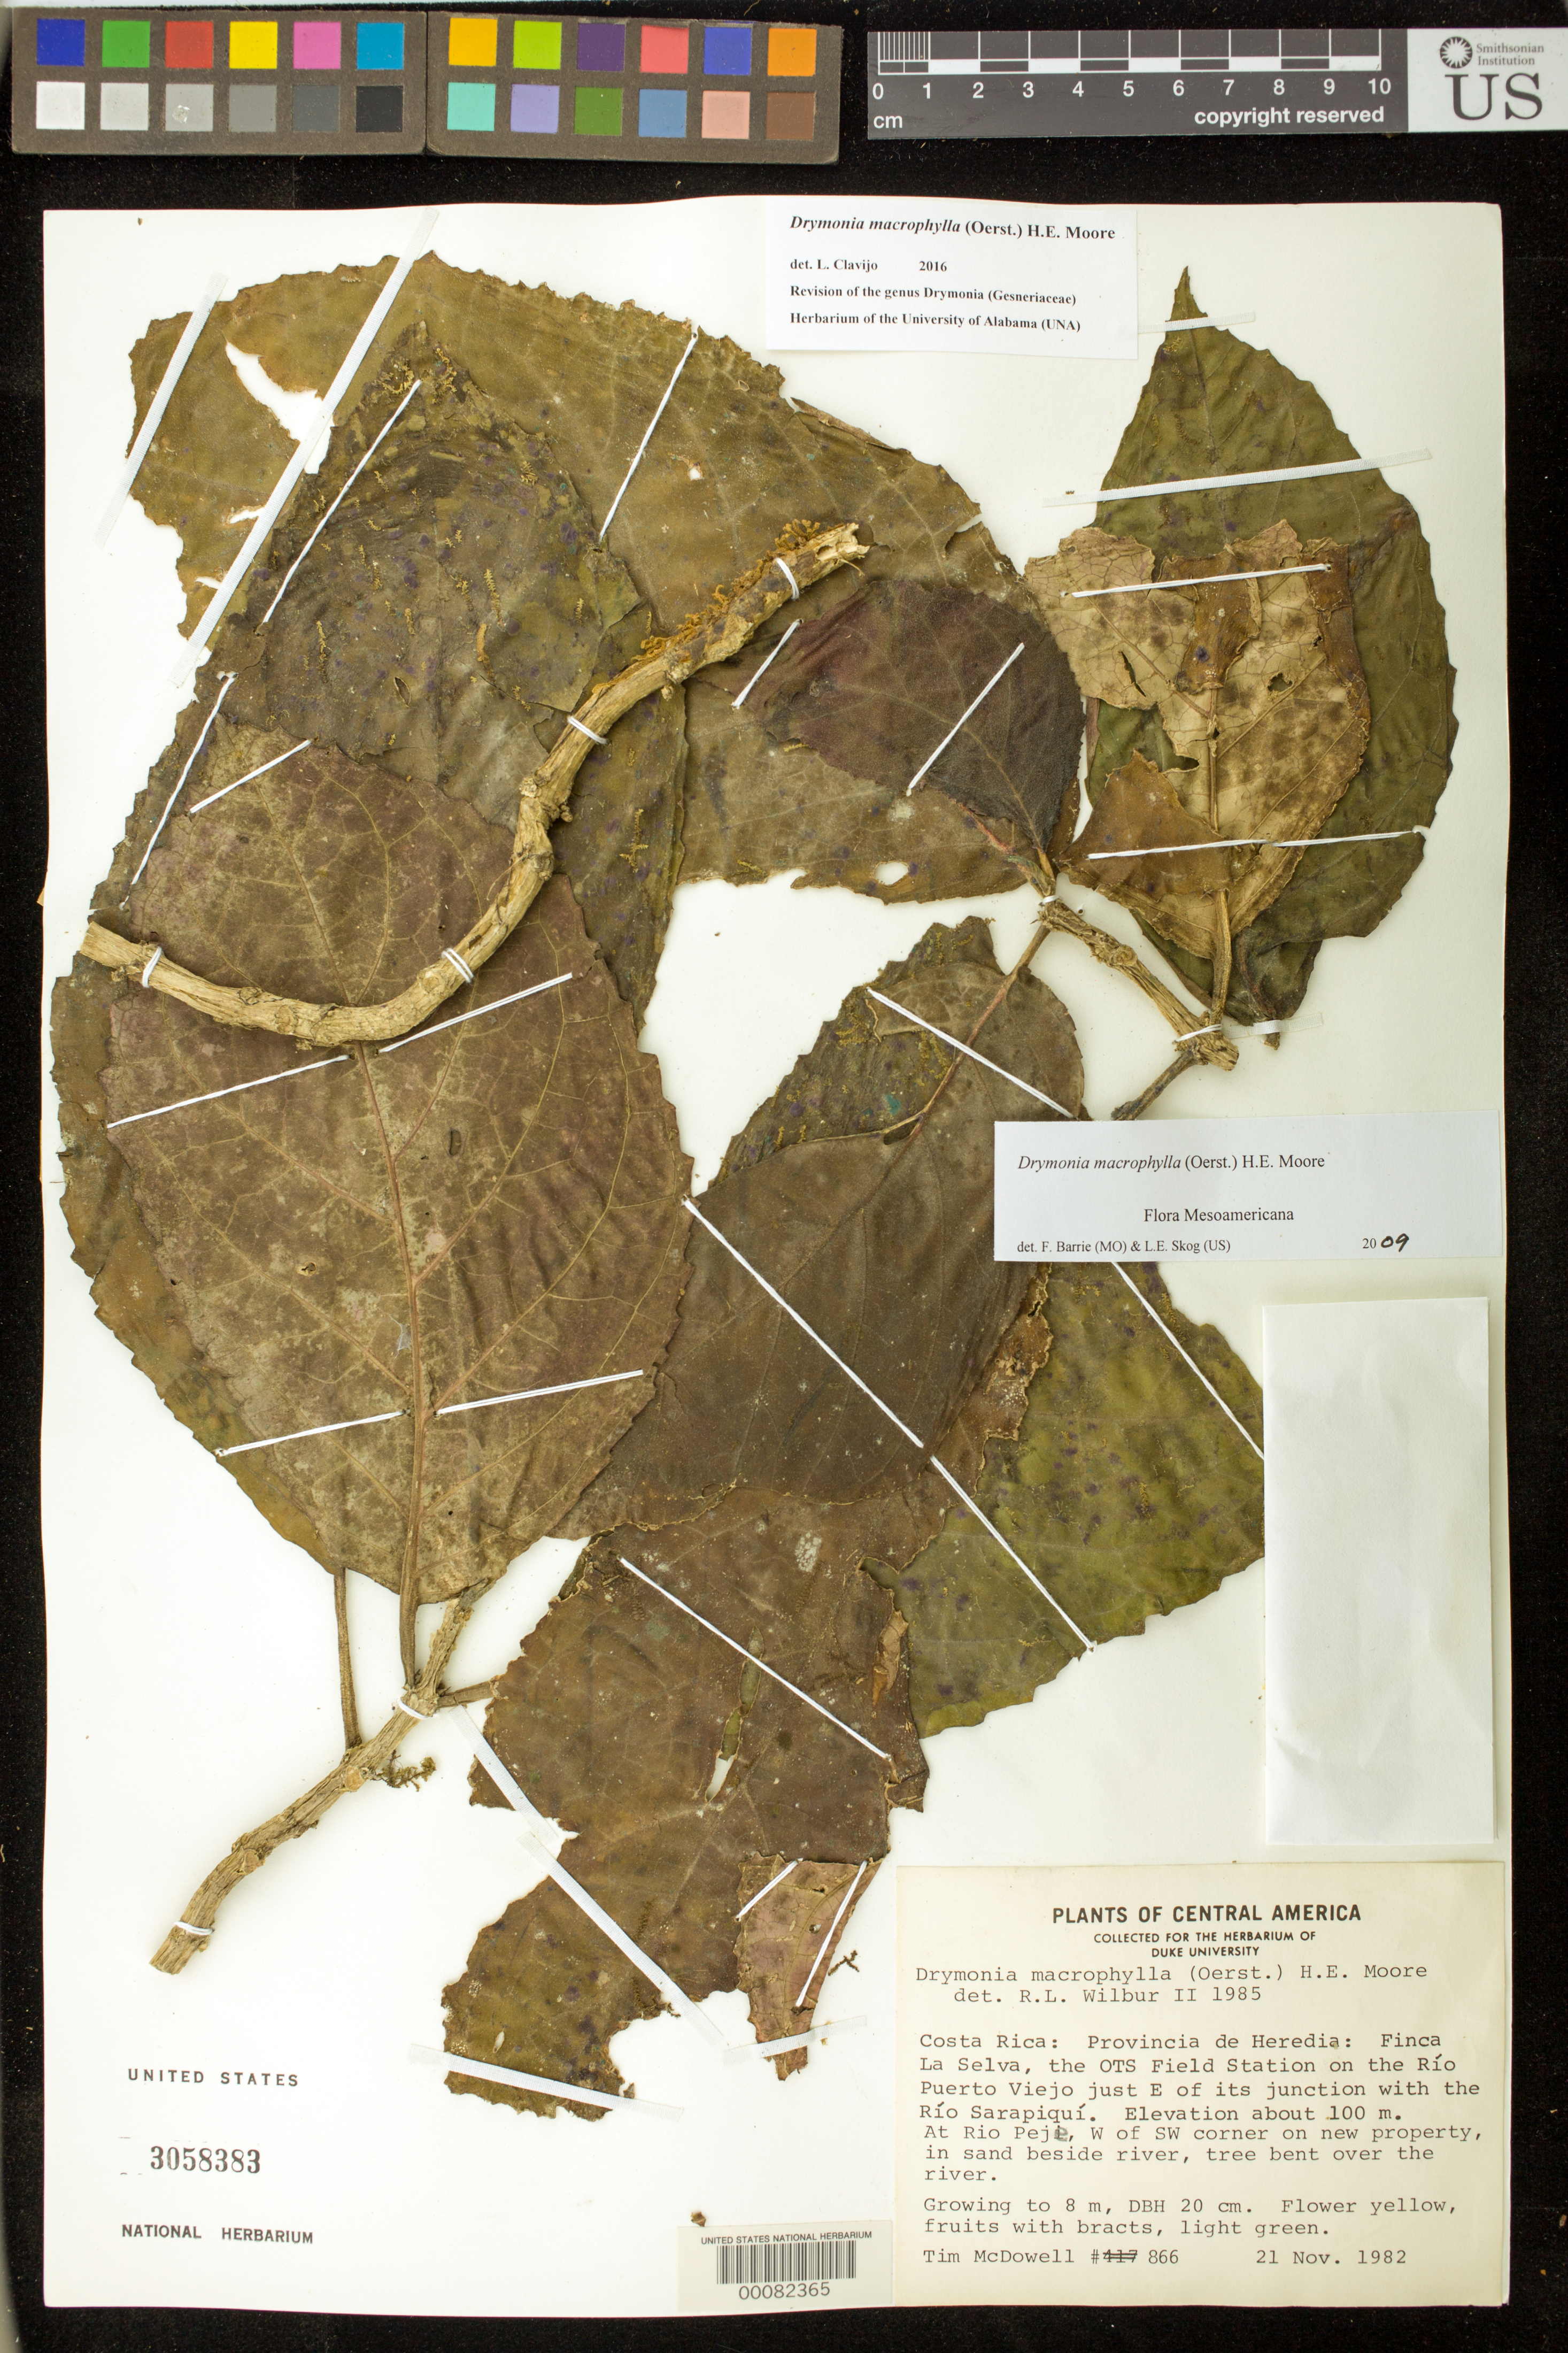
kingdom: Plantae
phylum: Tracheophyta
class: Magnoliopsida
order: Lamiales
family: Gesneriaceae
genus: Drymonia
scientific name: Drymonia macrophylla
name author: (Oerst.) H.E. Moore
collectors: T. McDowell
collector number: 866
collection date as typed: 21 Nov 1982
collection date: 1982-11-21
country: Costa Rica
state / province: Heredia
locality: Finca La Selva, the OTS field Station on the Rio Puerto Viejo just E of its junction withthe Rio Sarapiqui, at Rio Peji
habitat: in sand beside river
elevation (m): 100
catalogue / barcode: US 3058383